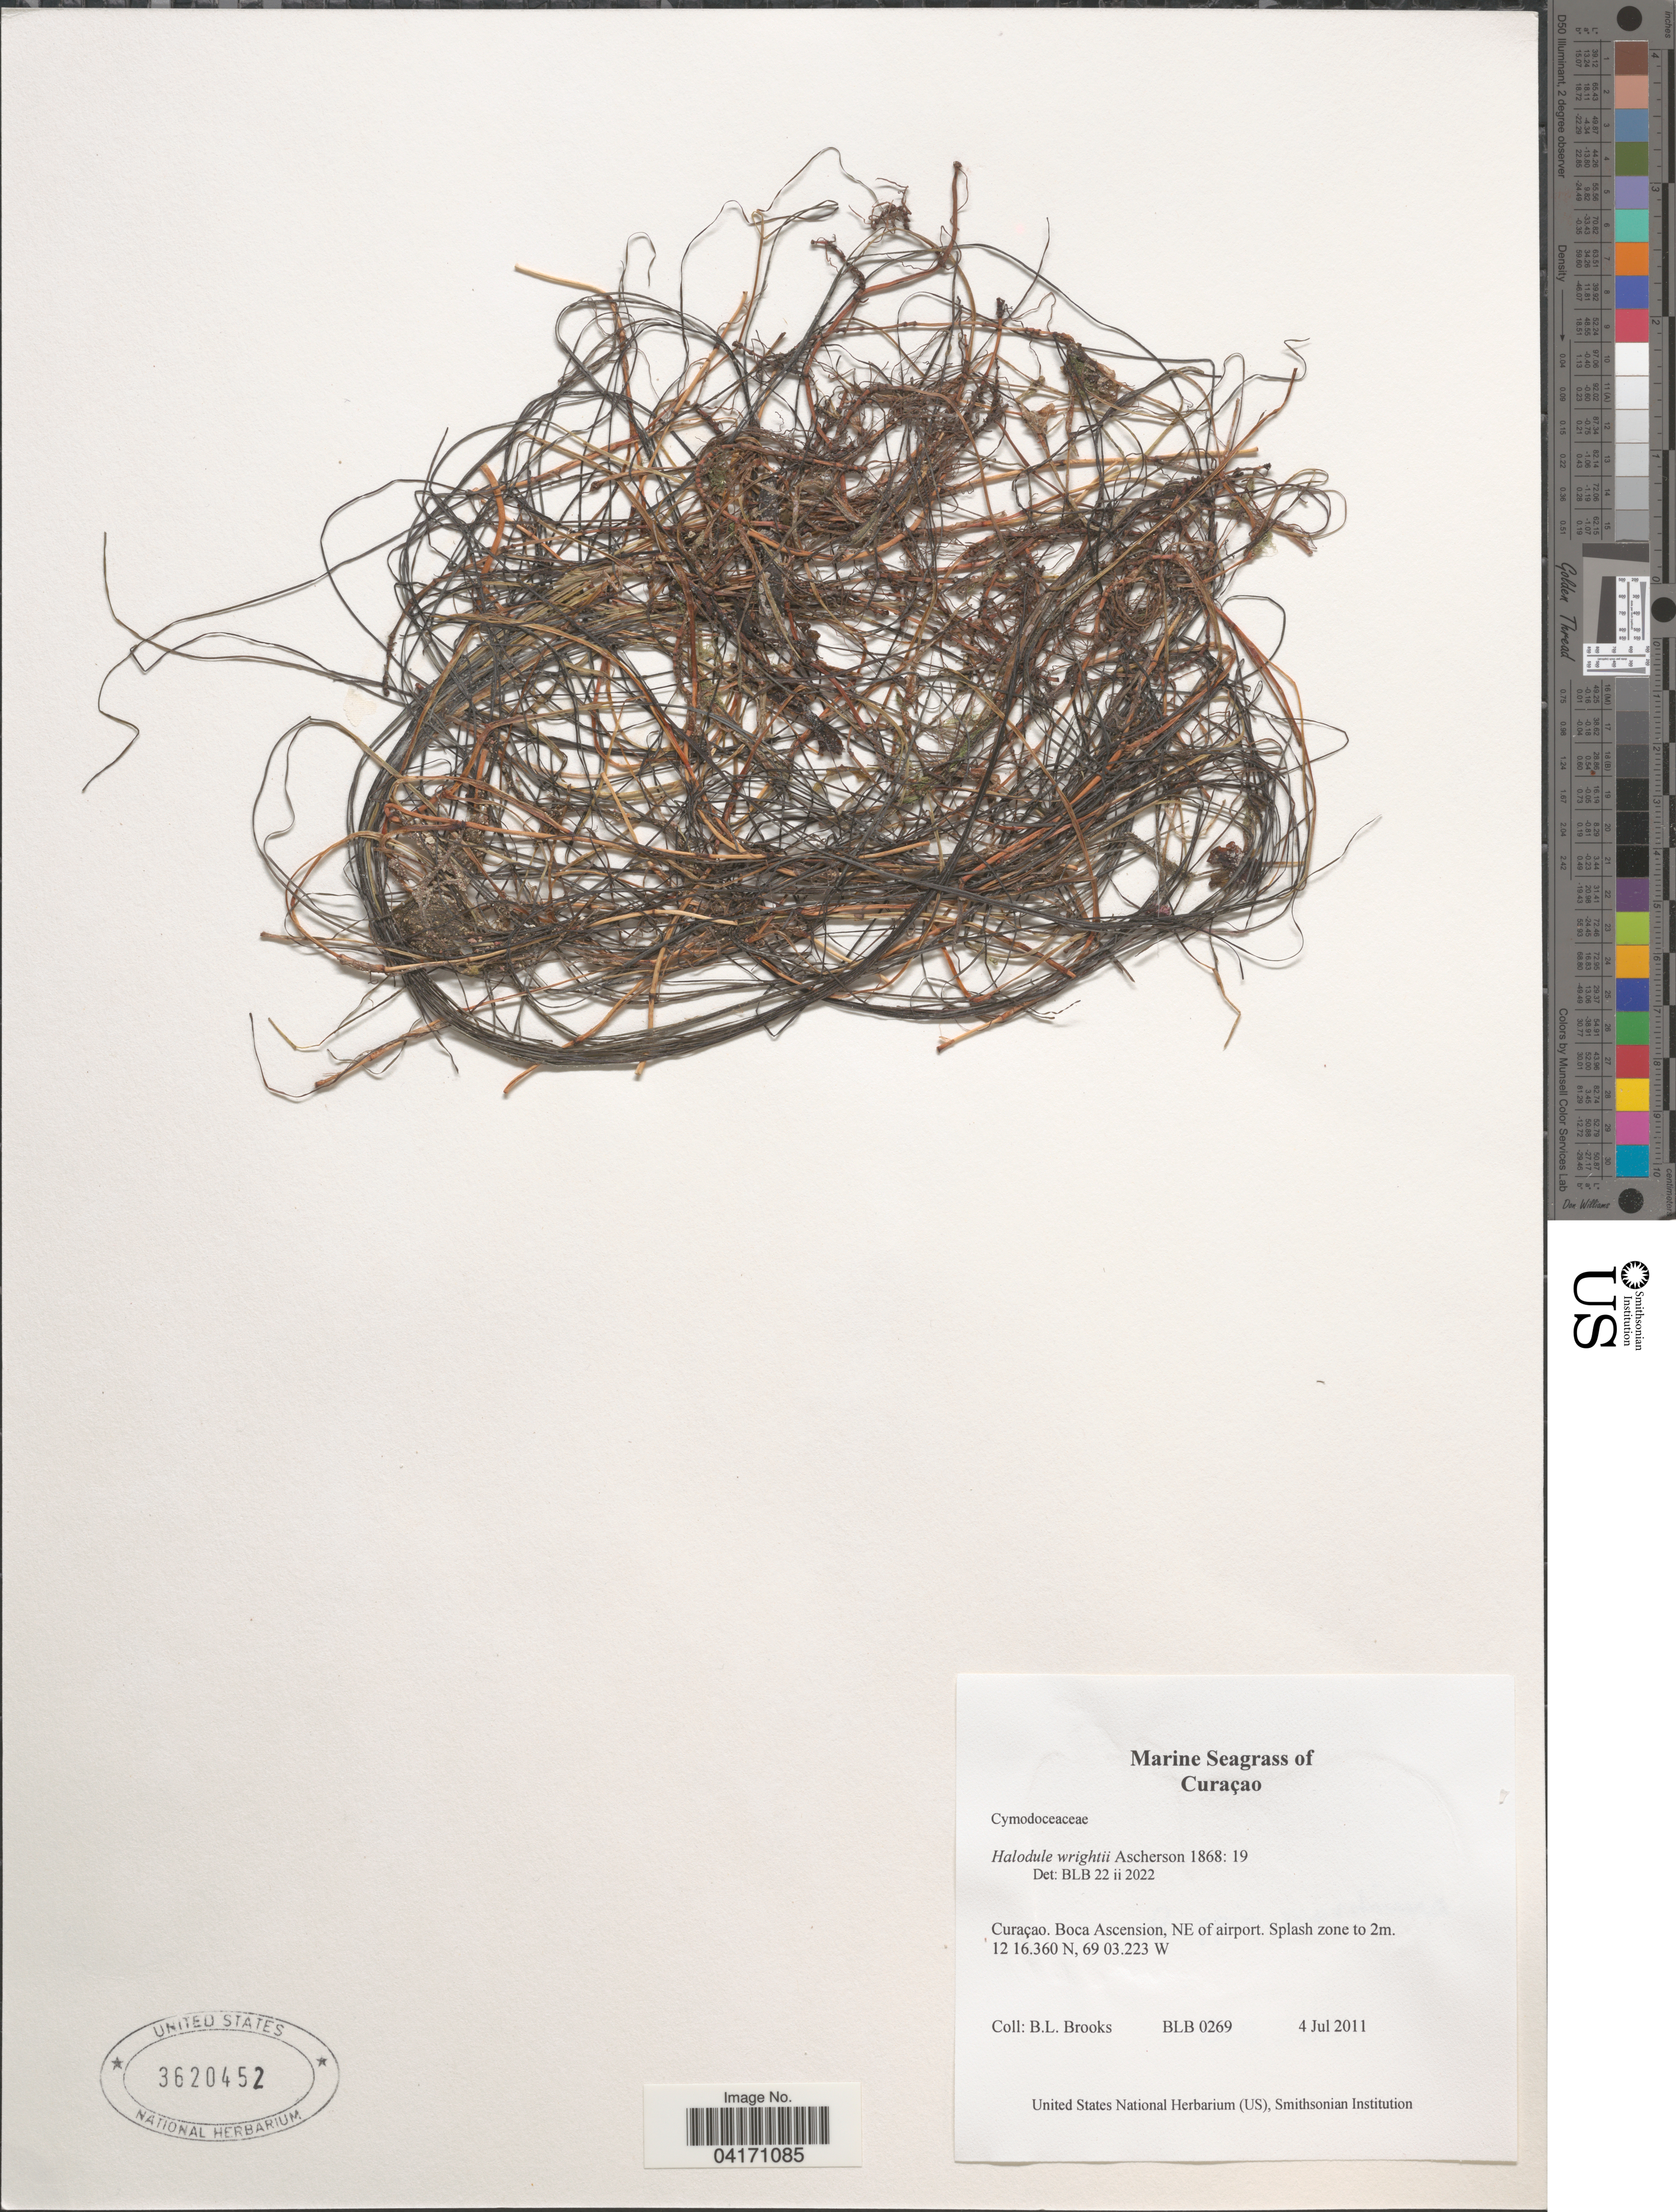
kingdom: Plantae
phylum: Tracheophyta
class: Liliopsida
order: Alismatales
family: Cymodoceaceae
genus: Halodule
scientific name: Halodule wrightii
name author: Asch.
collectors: B. Brooks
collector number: BLB0269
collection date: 2011-07-04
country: Curaçao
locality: Boca Ascension, NE of airport.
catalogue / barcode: US 3620452